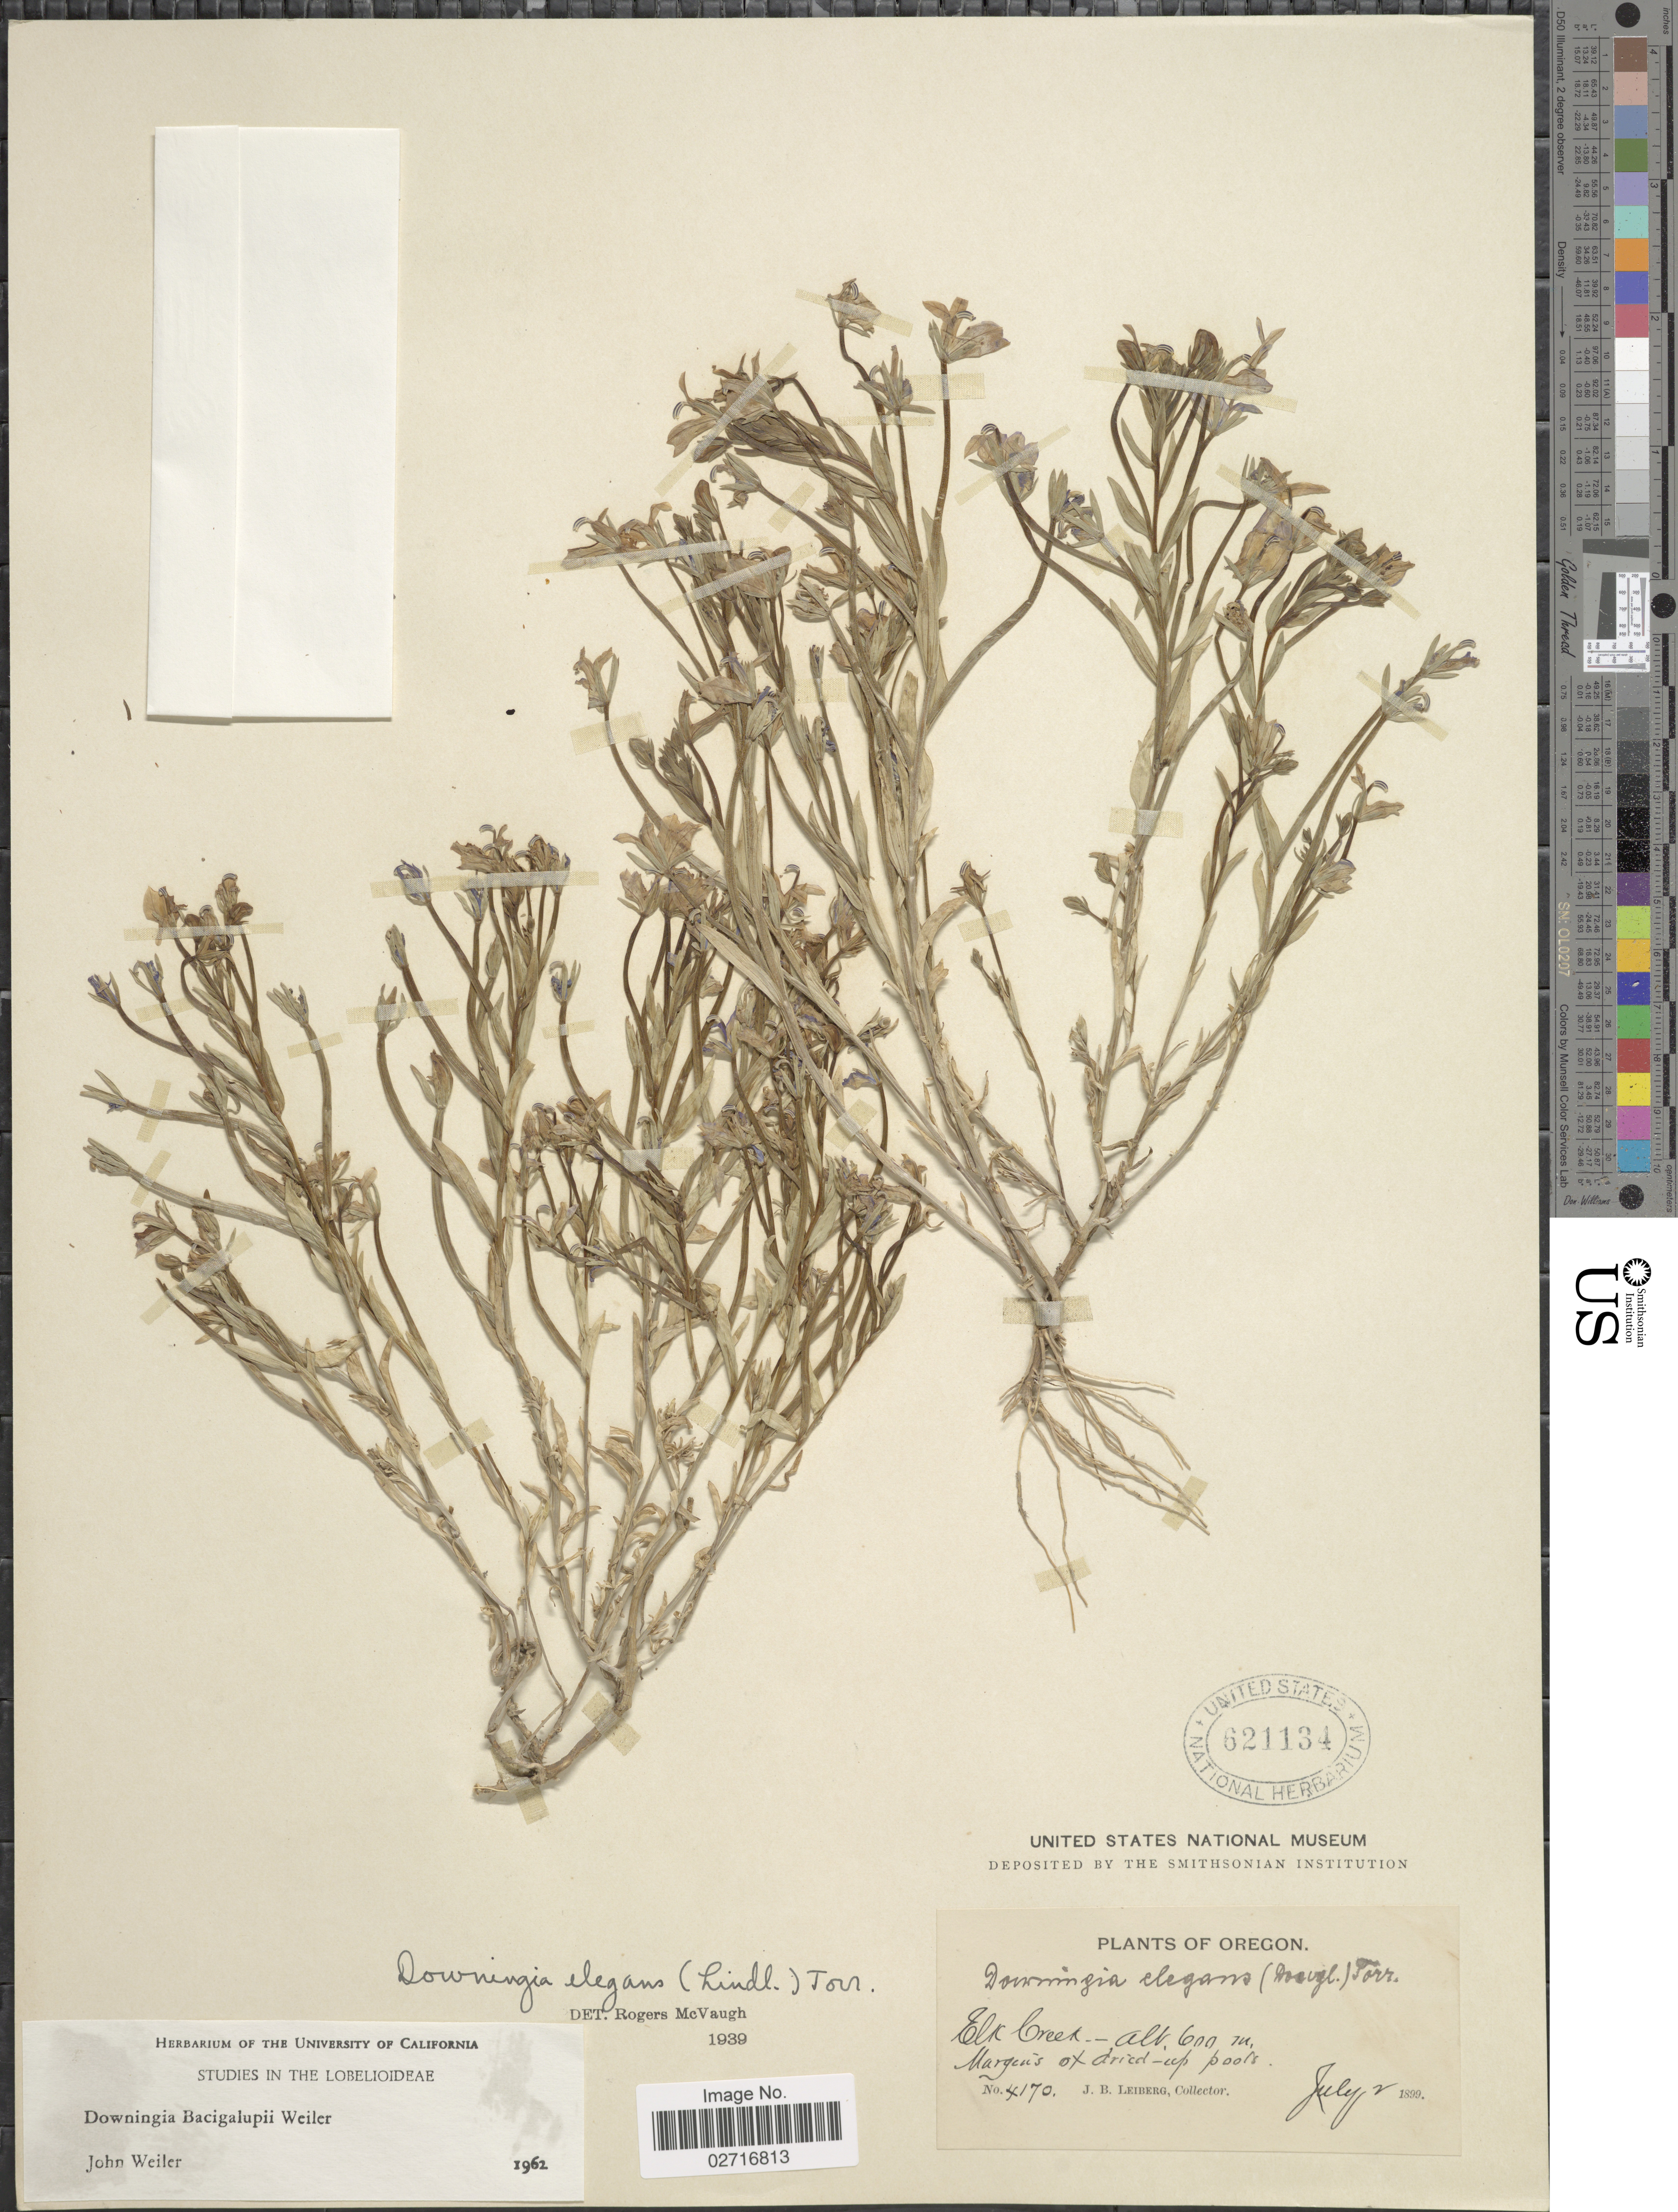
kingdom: Plantae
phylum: Tracheophyta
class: Magnoliopsida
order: Asterales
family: Campanulaceae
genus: Downingia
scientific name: Downingia bacigalupii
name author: Weiler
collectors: J. B. Leiberg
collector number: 4170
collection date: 1899-07-02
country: United States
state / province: Oregon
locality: Elk Creek, Margins of dried-up pools.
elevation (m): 600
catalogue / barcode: US 621134